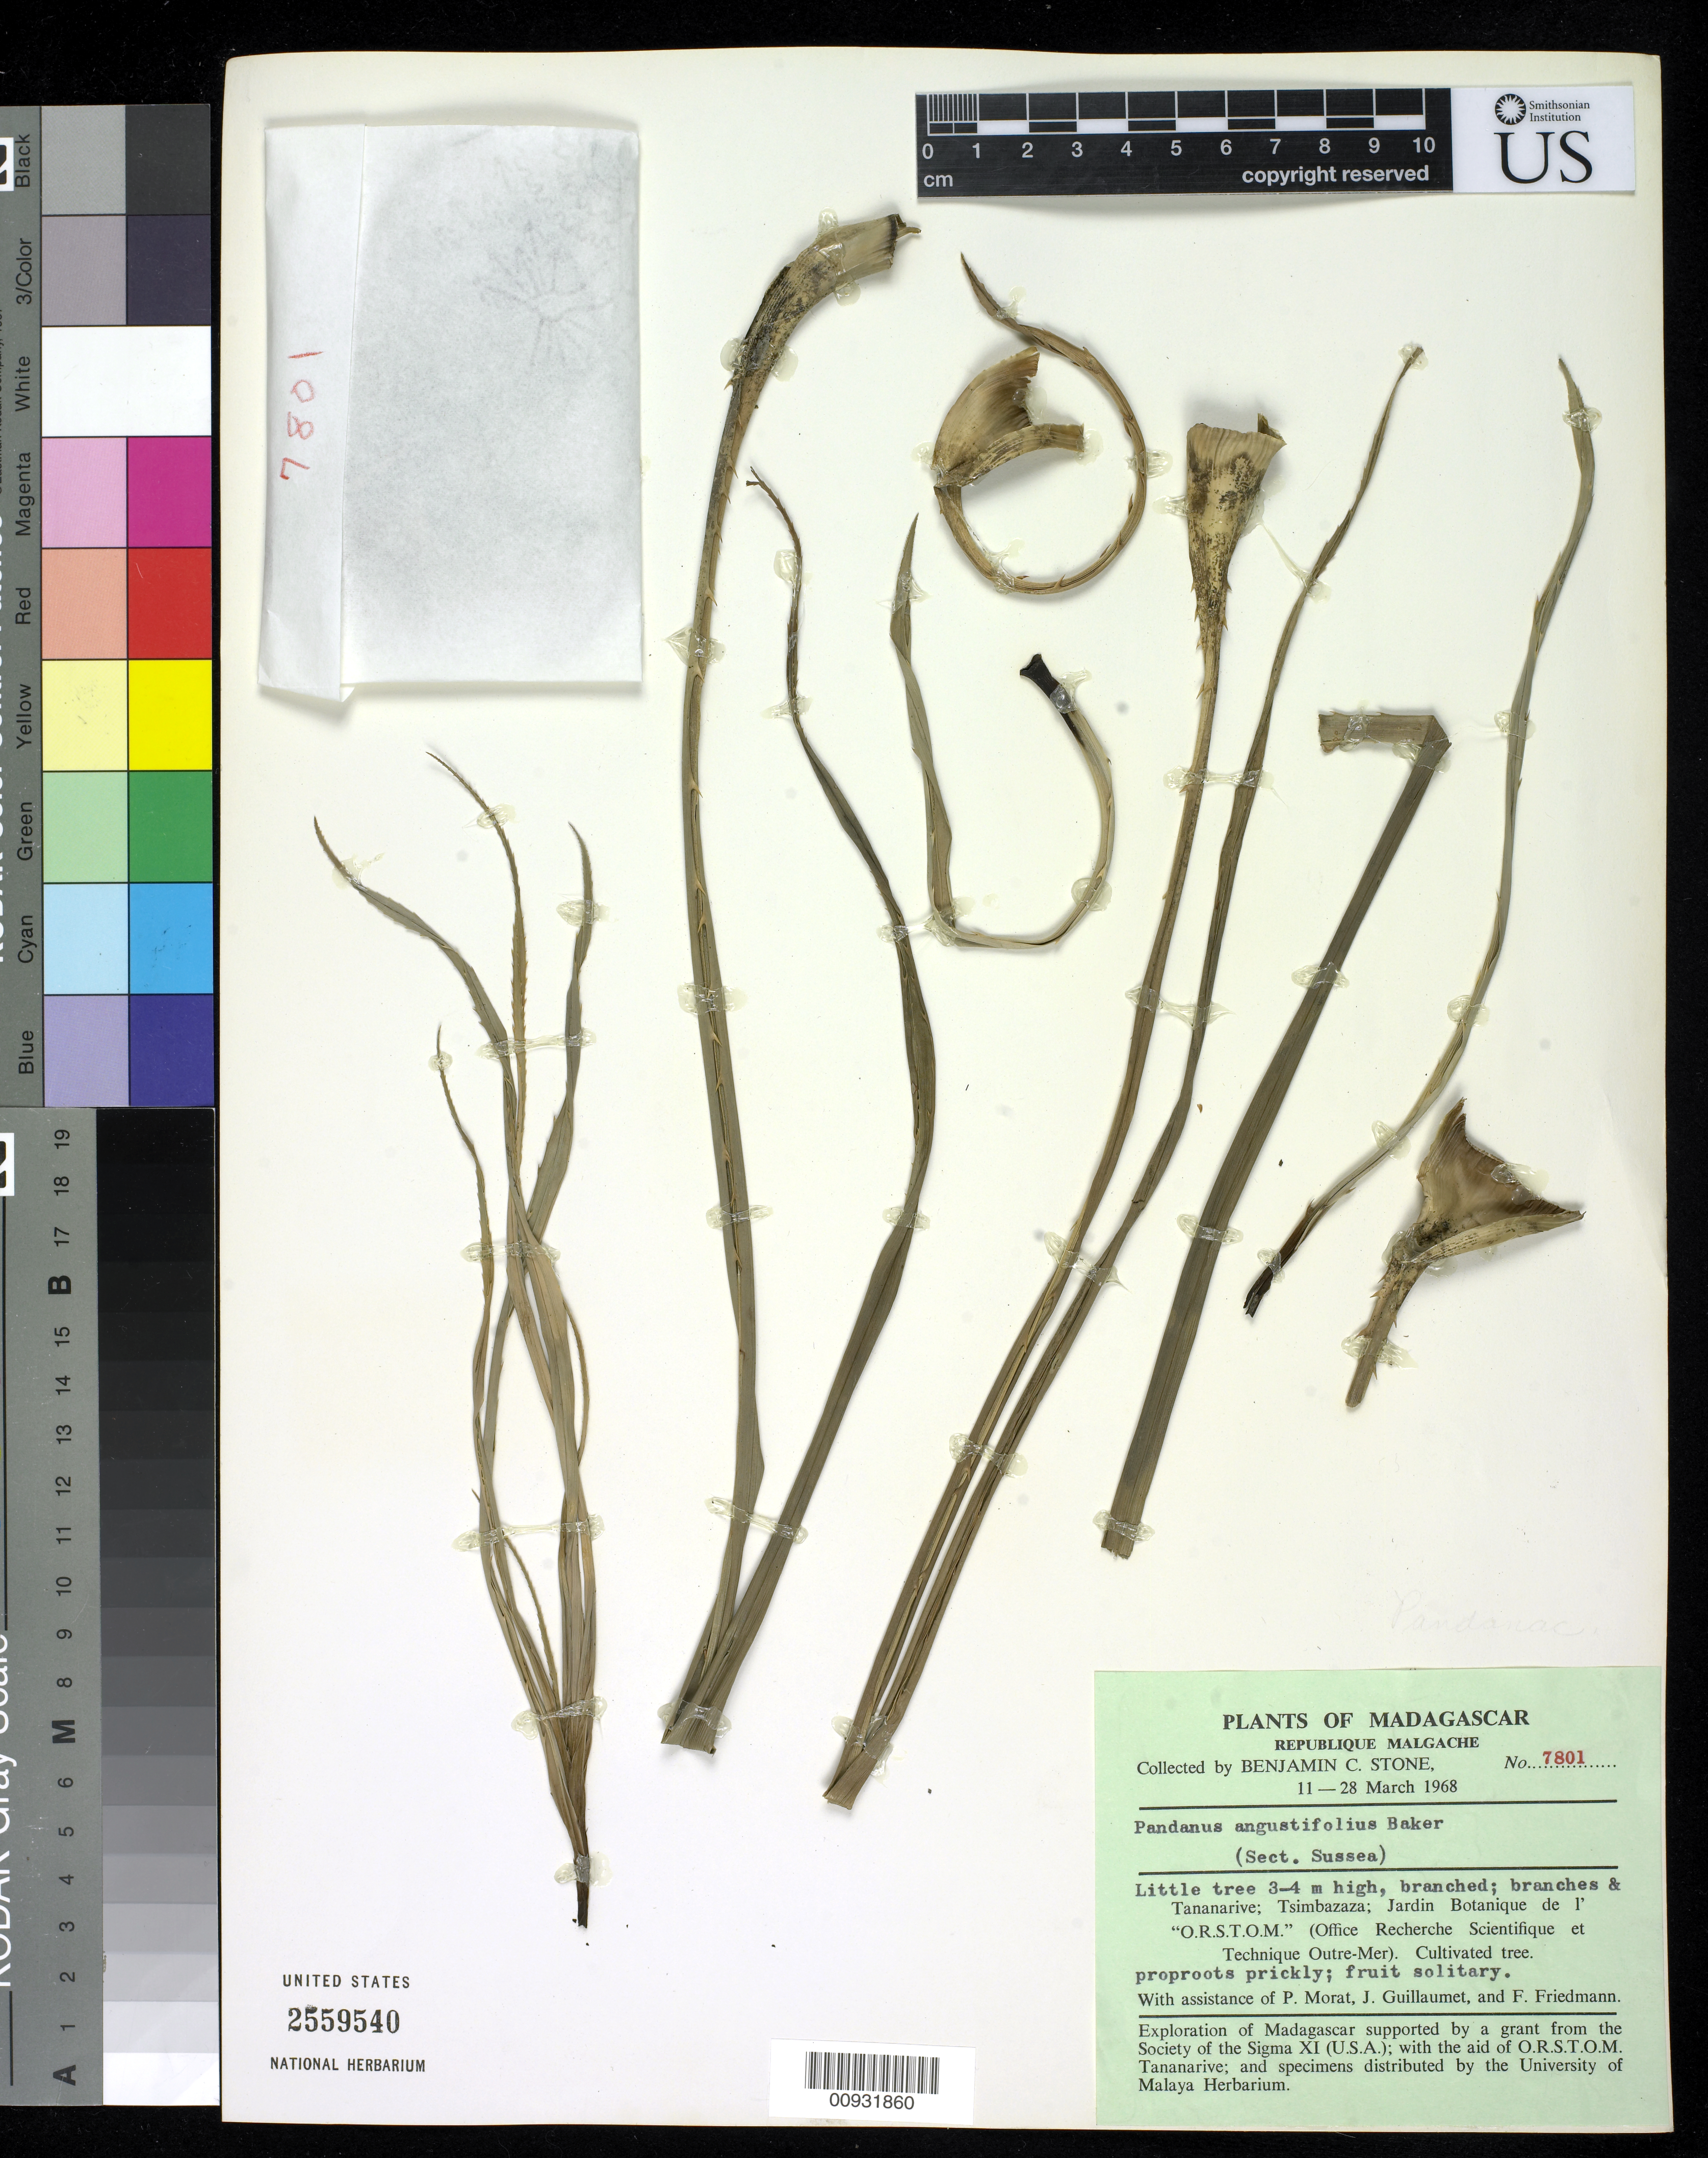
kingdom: Plantae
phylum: Tracheophyta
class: Liliopsida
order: Pandanales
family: Pandanaceae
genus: Pandanus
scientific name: Pandanus angustifolius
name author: Baker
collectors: B. C. Stone, P. Morat, J. Guillaumet & E. Friedmann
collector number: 7801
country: Madagascar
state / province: Analamanga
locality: Tananarive, Tsimbazaza, Jardin Botanique de l' ORSTOM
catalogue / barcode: US 2559540